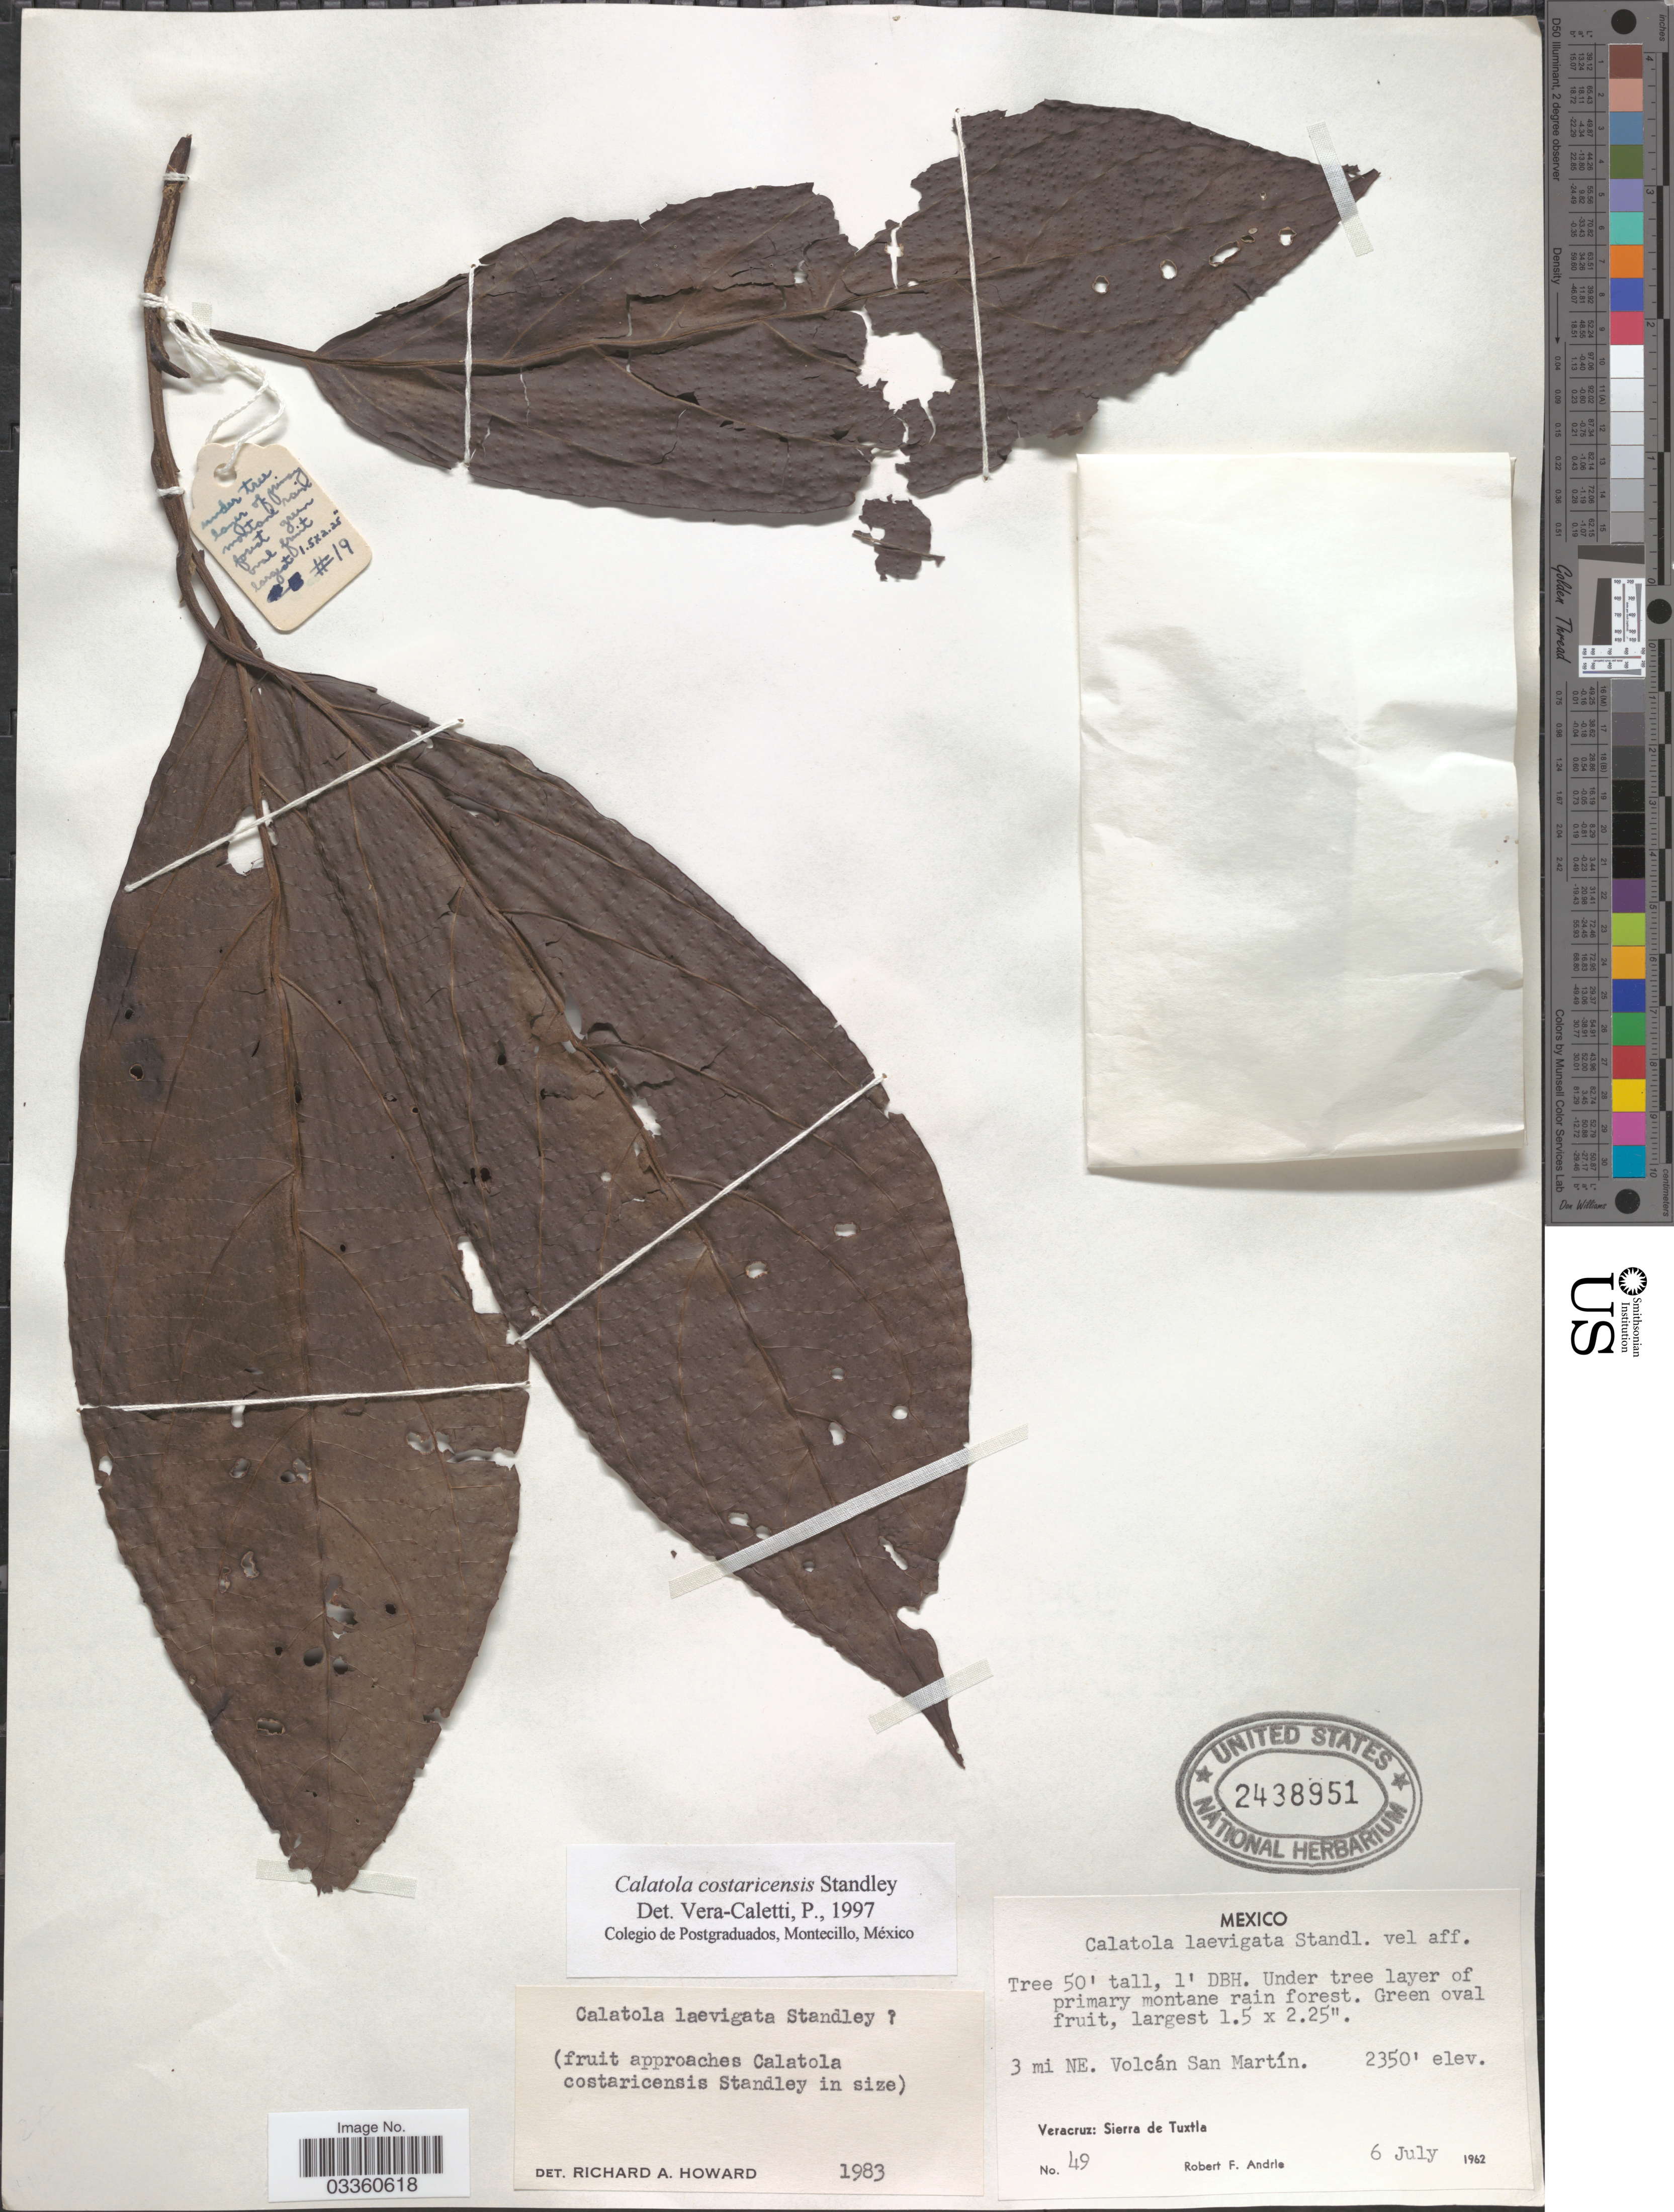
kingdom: Plantae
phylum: Tracheophyta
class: Magnoliopsida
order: Metteniusales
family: Metteniusaceae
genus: Calatola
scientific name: Calatola costaricensis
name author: Standl.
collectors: R. Andrle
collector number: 49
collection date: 1962-07-06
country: Mexico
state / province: Veracruz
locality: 3 mi NE. Volcán San Martín, Veracruz: Sierra de Tuxtla.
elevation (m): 716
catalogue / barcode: US 2438951